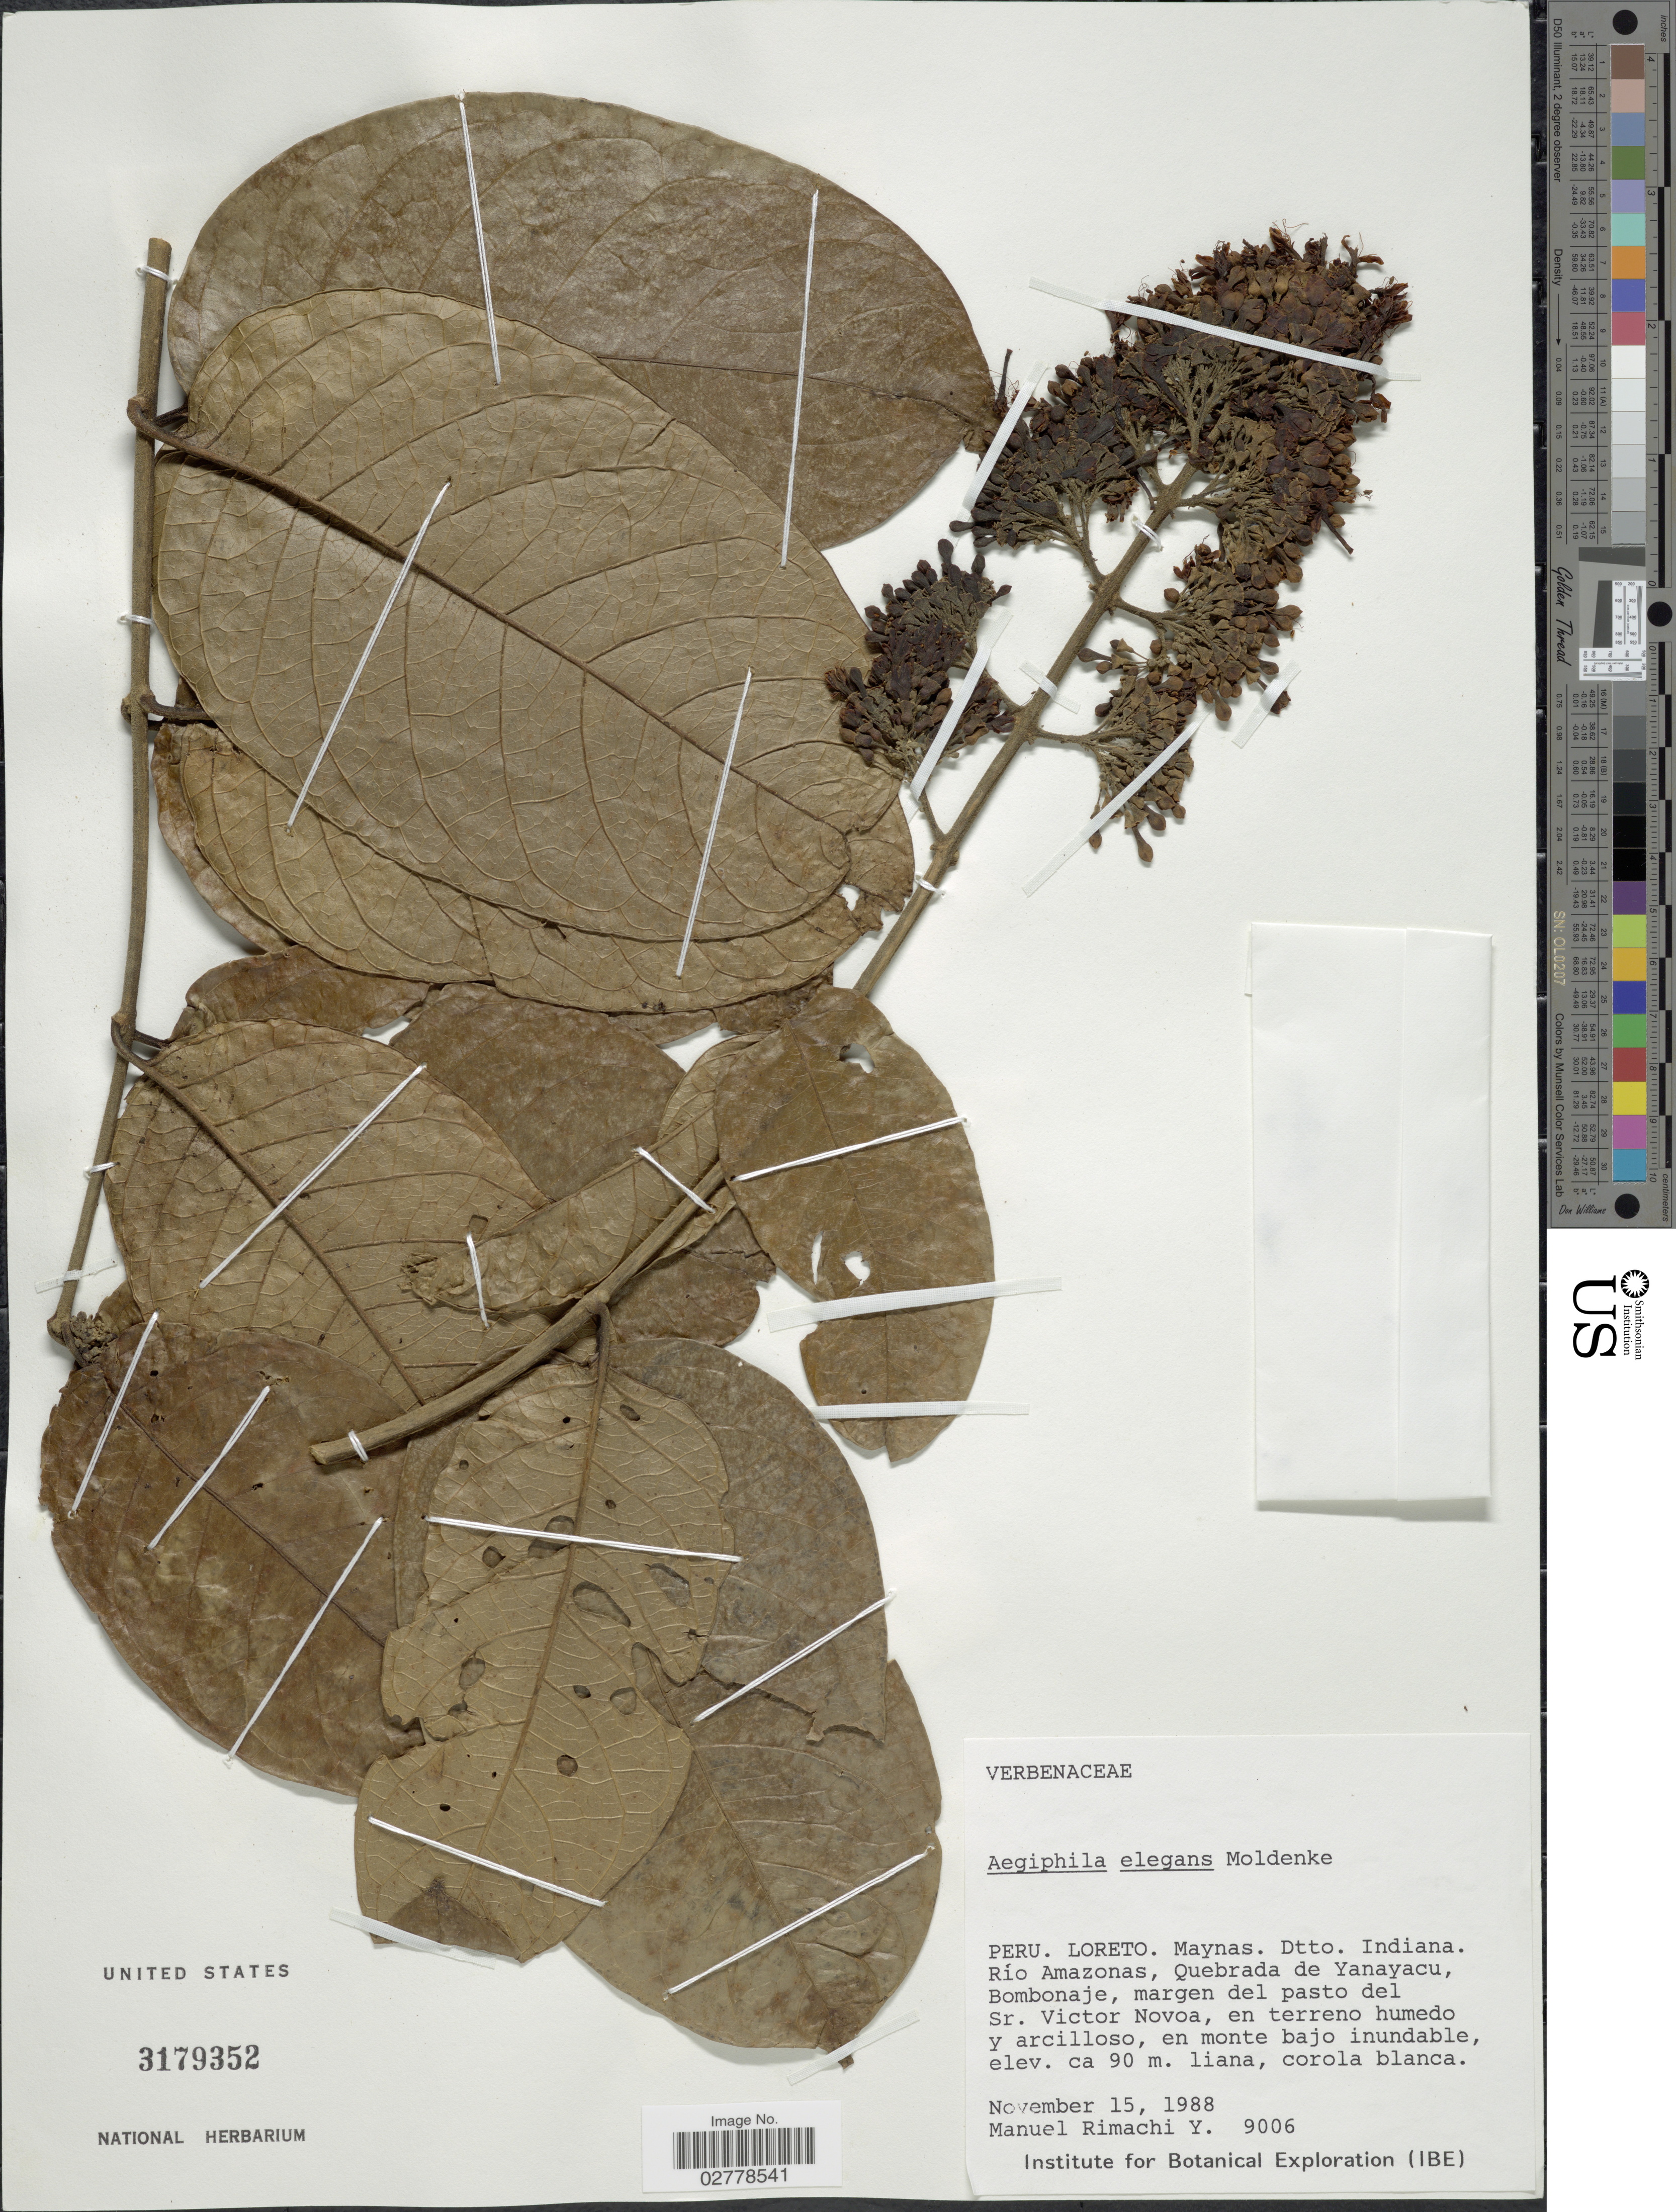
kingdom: Plantae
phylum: Tracheophyta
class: Magnoliopsida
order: Lamiales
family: Lamiaceae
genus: Aegiphila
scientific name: Aegiphila elegans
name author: Moldenke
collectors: M. Rimachi Y.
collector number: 9006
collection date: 1988-11-15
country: Peru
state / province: Loreto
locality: Maynas. Dtto. Indiana. Río Amazonas, Quebrada de Yanayacu, Bombonaje, margen del pasto del Sr. Victor Novoa.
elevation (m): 90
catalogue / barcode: US 3179352